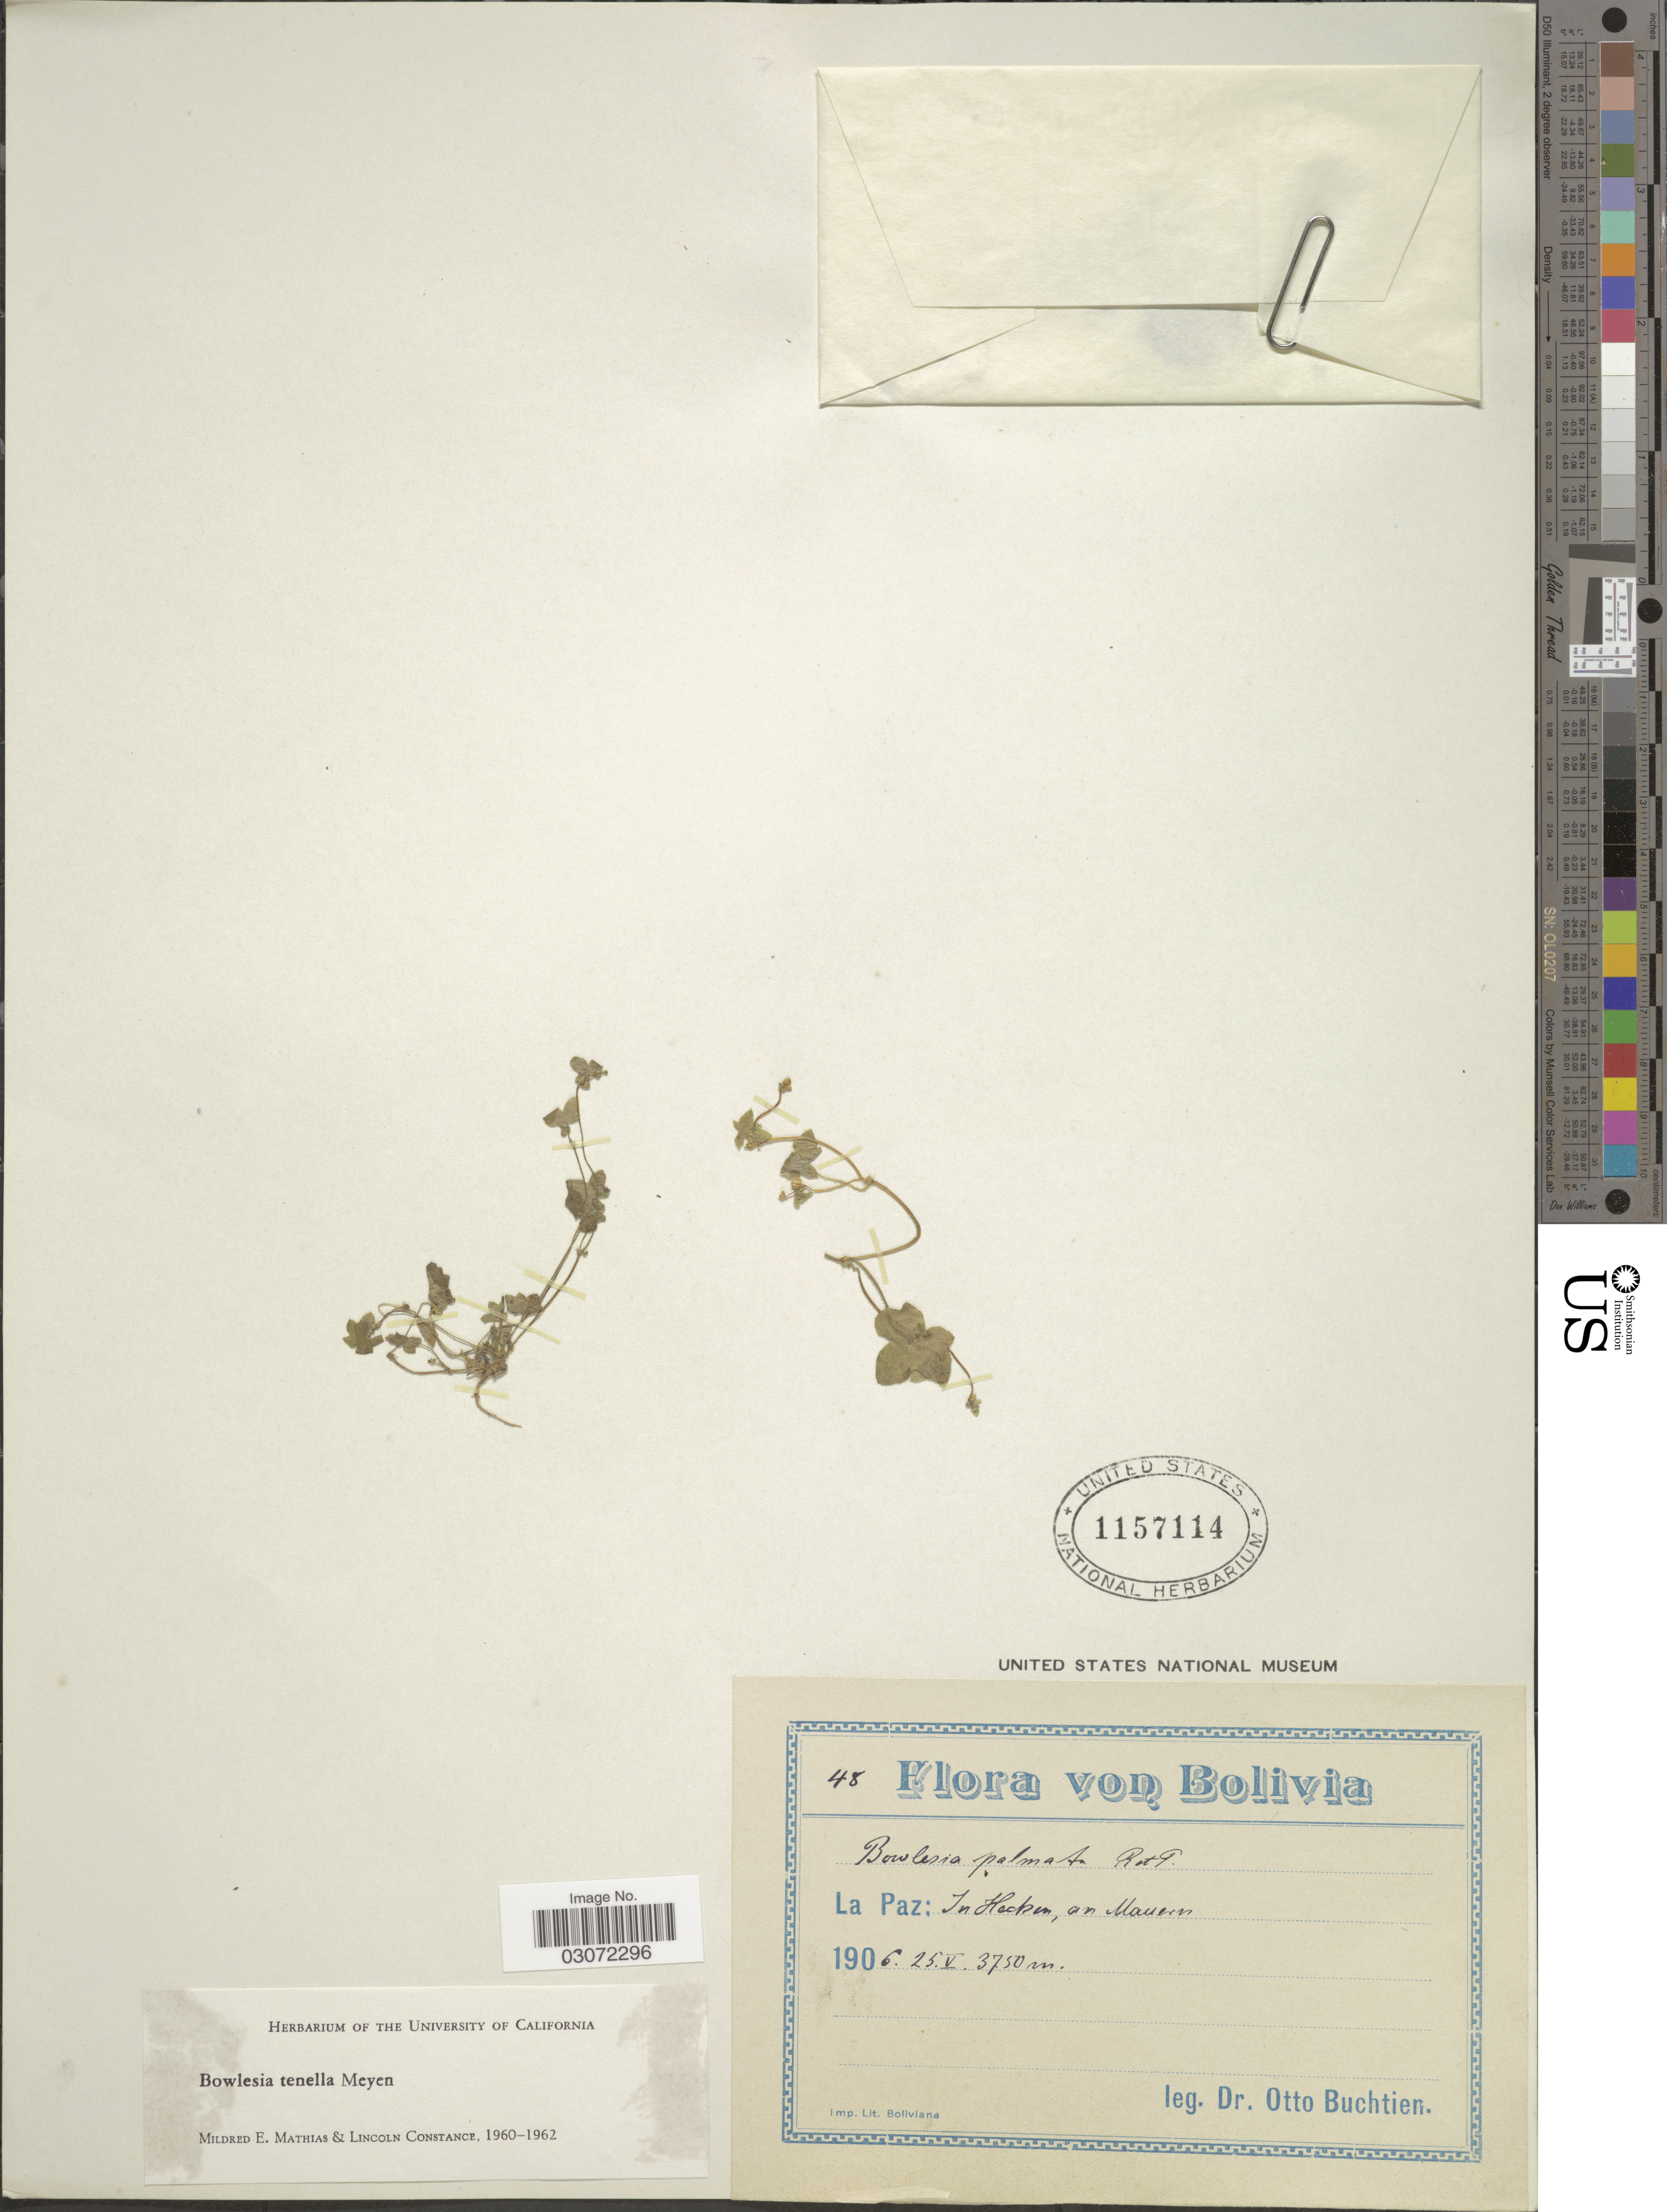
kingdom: Plantae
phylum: Tracheophyta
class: Magnoliopsida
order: Apiales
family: Apiaceae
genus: Bowlesia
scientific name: Bowlesia tenella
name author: Meyen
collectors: O. Buchtien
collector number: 48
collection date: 1906-05-25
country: Bolivia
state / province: La Paz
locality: In Hecken, an Mauern.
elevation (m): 3750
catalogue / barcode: US 1157114